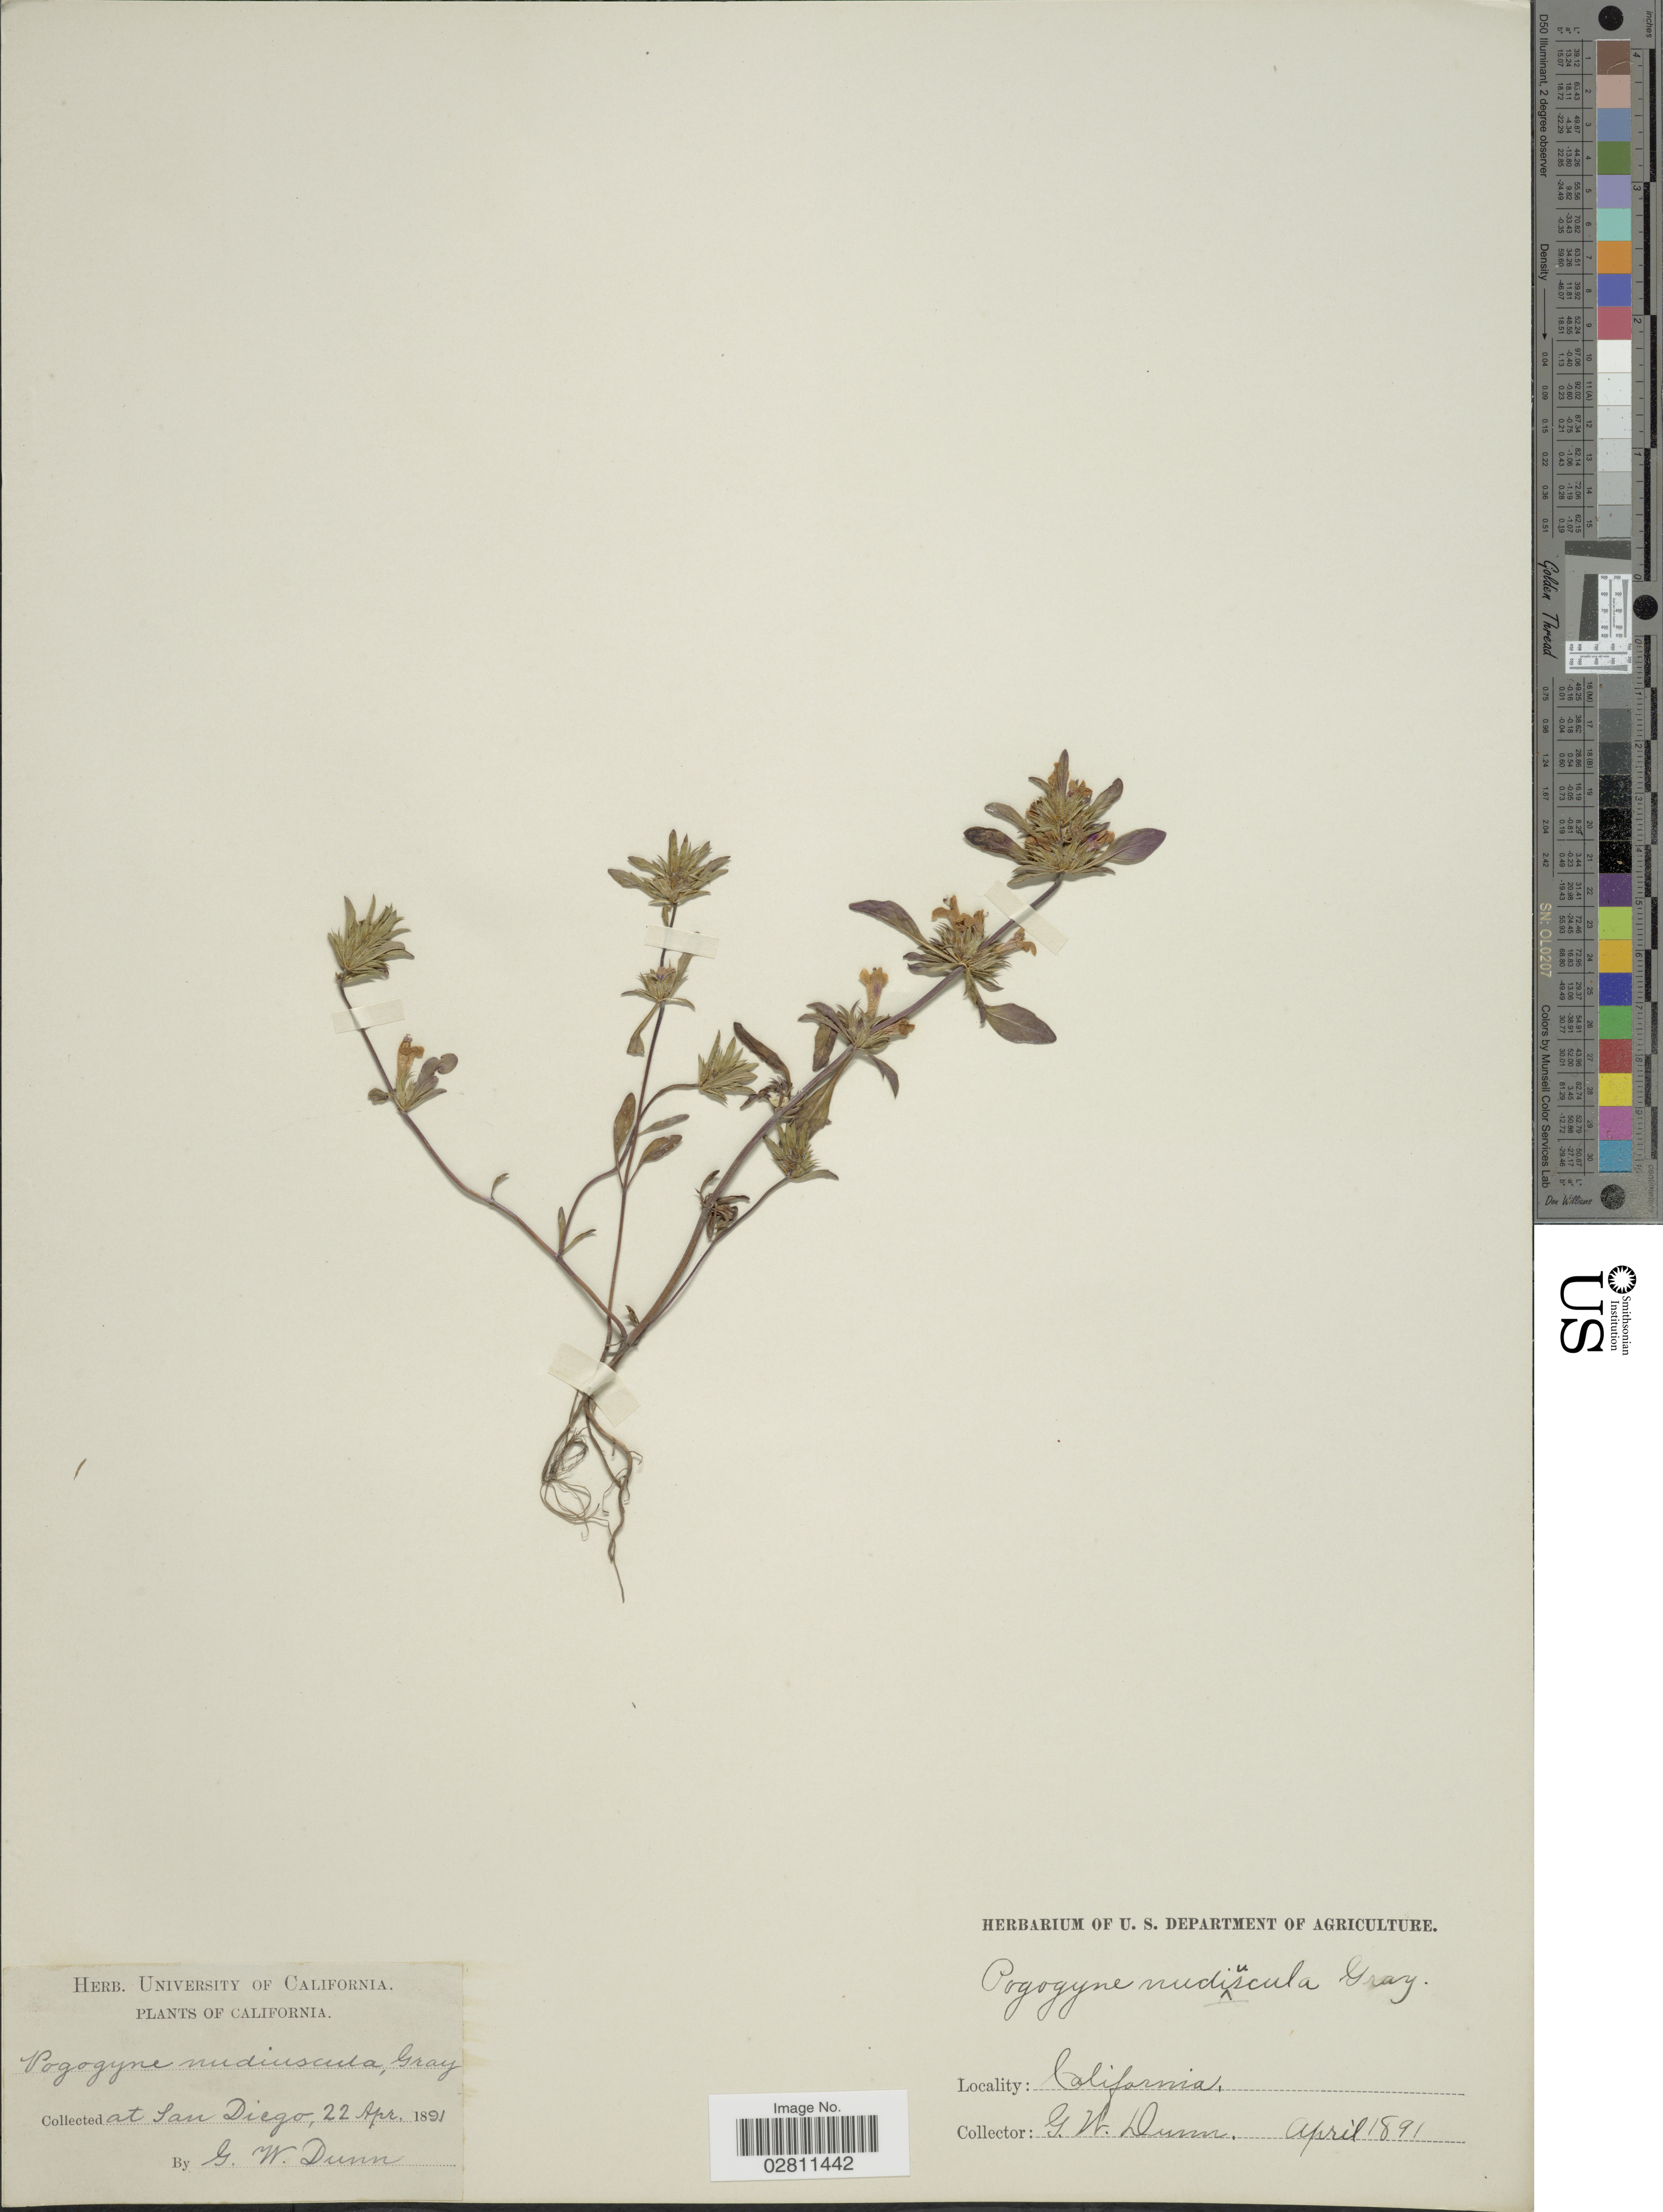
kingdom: Plantae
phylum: Tracheophyta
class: Magnoliopsida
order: Lamiales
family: Lamiaceae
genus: Pogogyne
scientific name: Pogogyne serpylloides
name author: (Torr.) A. Gray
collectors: G. W.Dunn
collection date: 1891-04-22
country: United States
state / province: California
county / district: San Diego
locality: At San Diego.